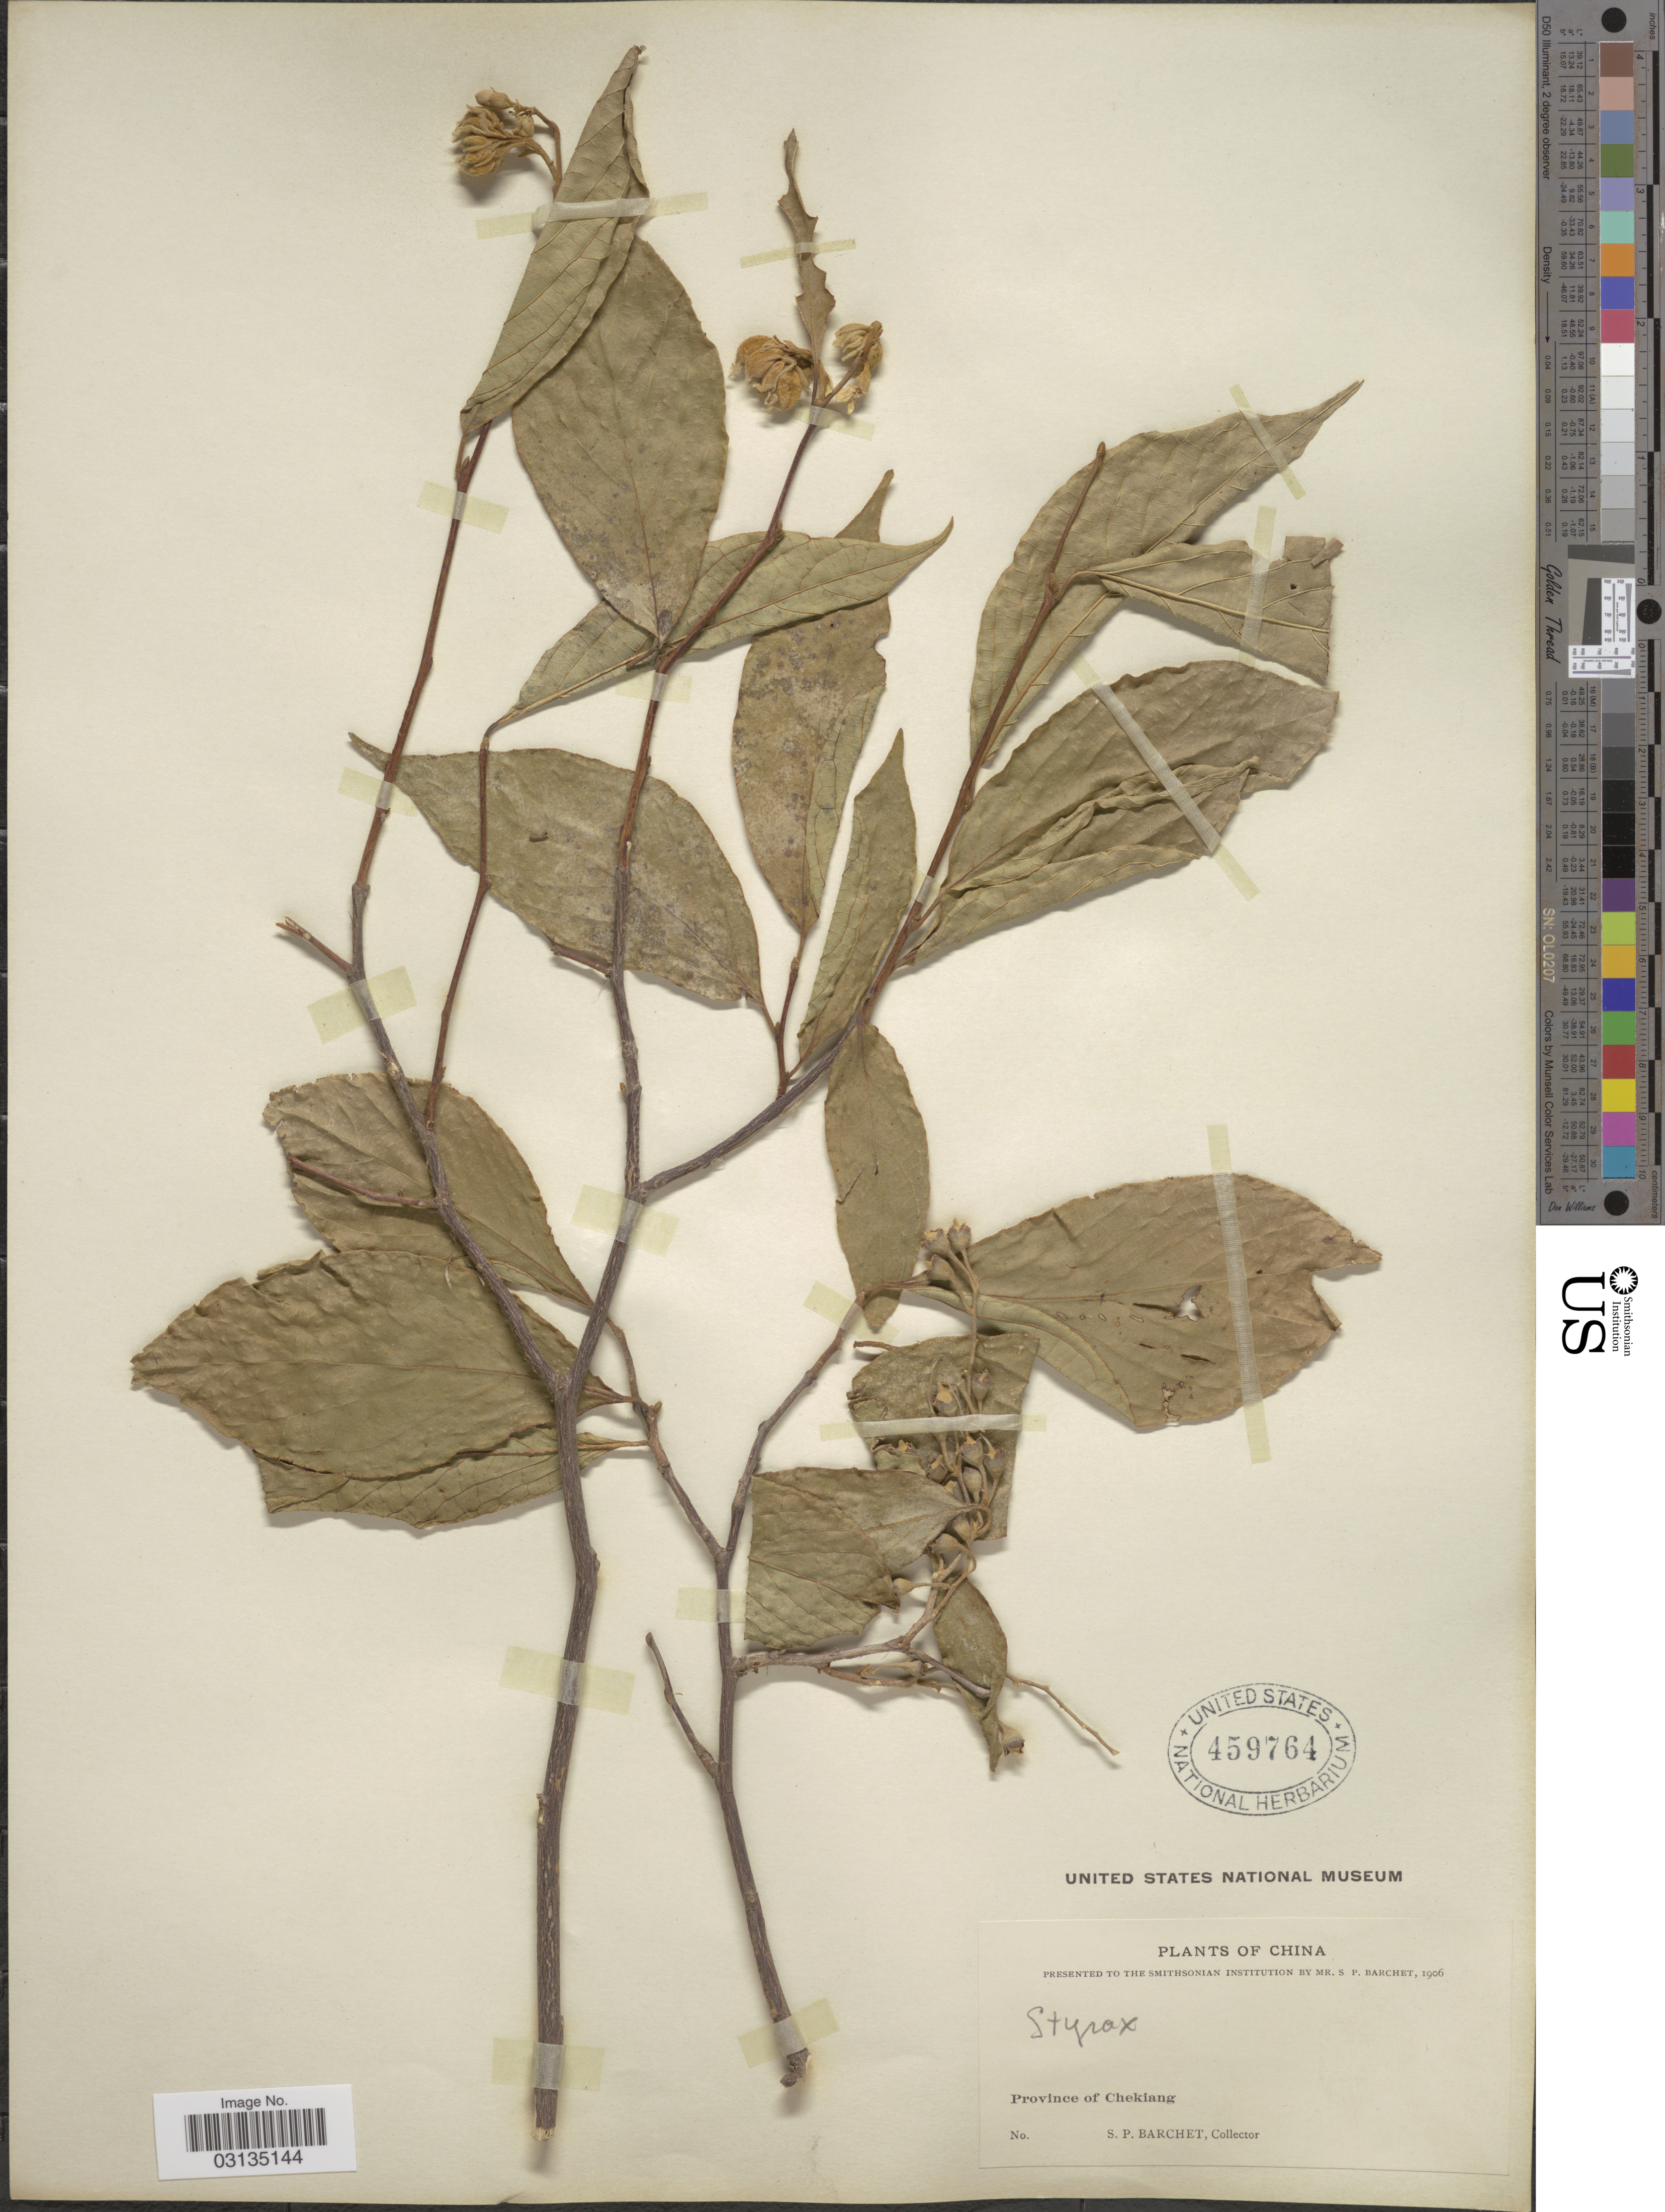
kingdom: Plantae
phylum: Tracheophyta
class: Magnoliopsida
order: Ericales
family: Styracaceae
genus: Styrax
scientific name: Styrax sp.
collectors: S. P. Barchet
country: China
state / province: Zhejiang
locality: Province of Chekiang.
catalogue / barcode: US 459764